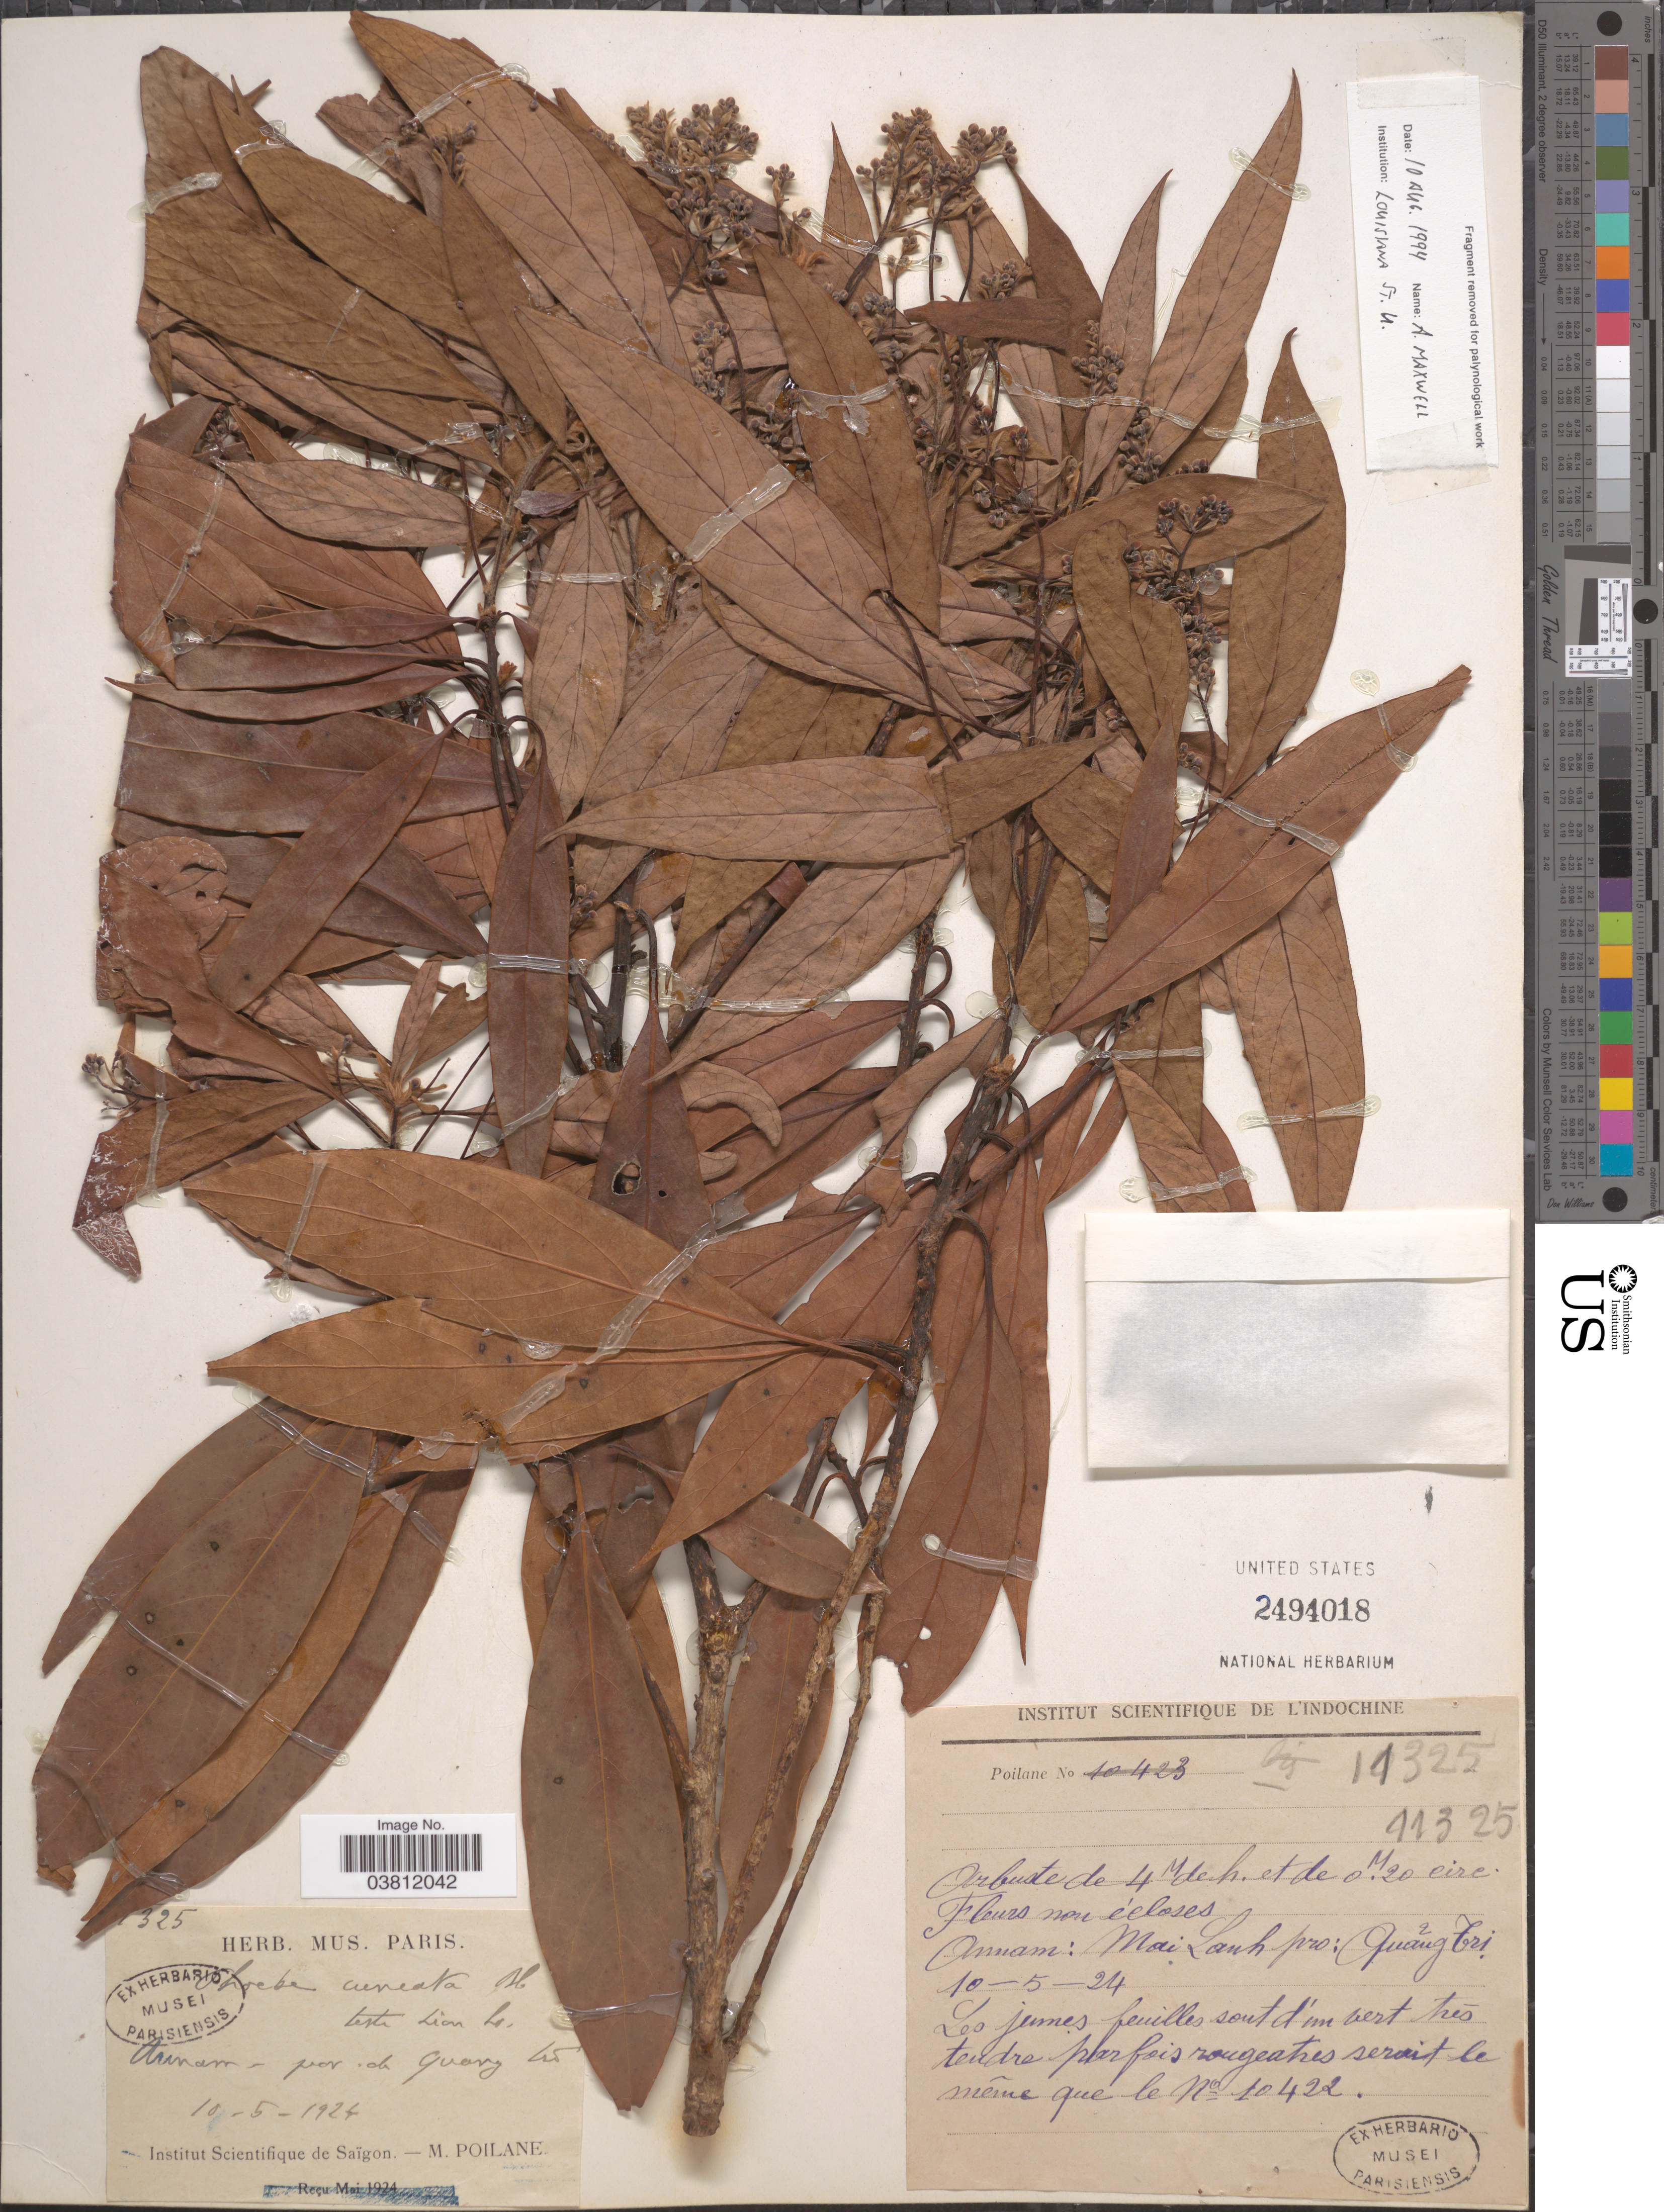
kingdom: Plantae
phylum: Tracheophyta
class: Magnoliopsida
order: Laurales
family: Lauraceae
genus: Phoebe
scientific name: Phoebe macrophylla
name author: Blume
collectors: M. Poilane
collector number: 10422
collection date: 1924-05-10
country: Vietnam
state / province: Quang Tri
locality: Annam: Mai Lauh prov: Quảng Trị .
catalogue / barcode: US 2494018